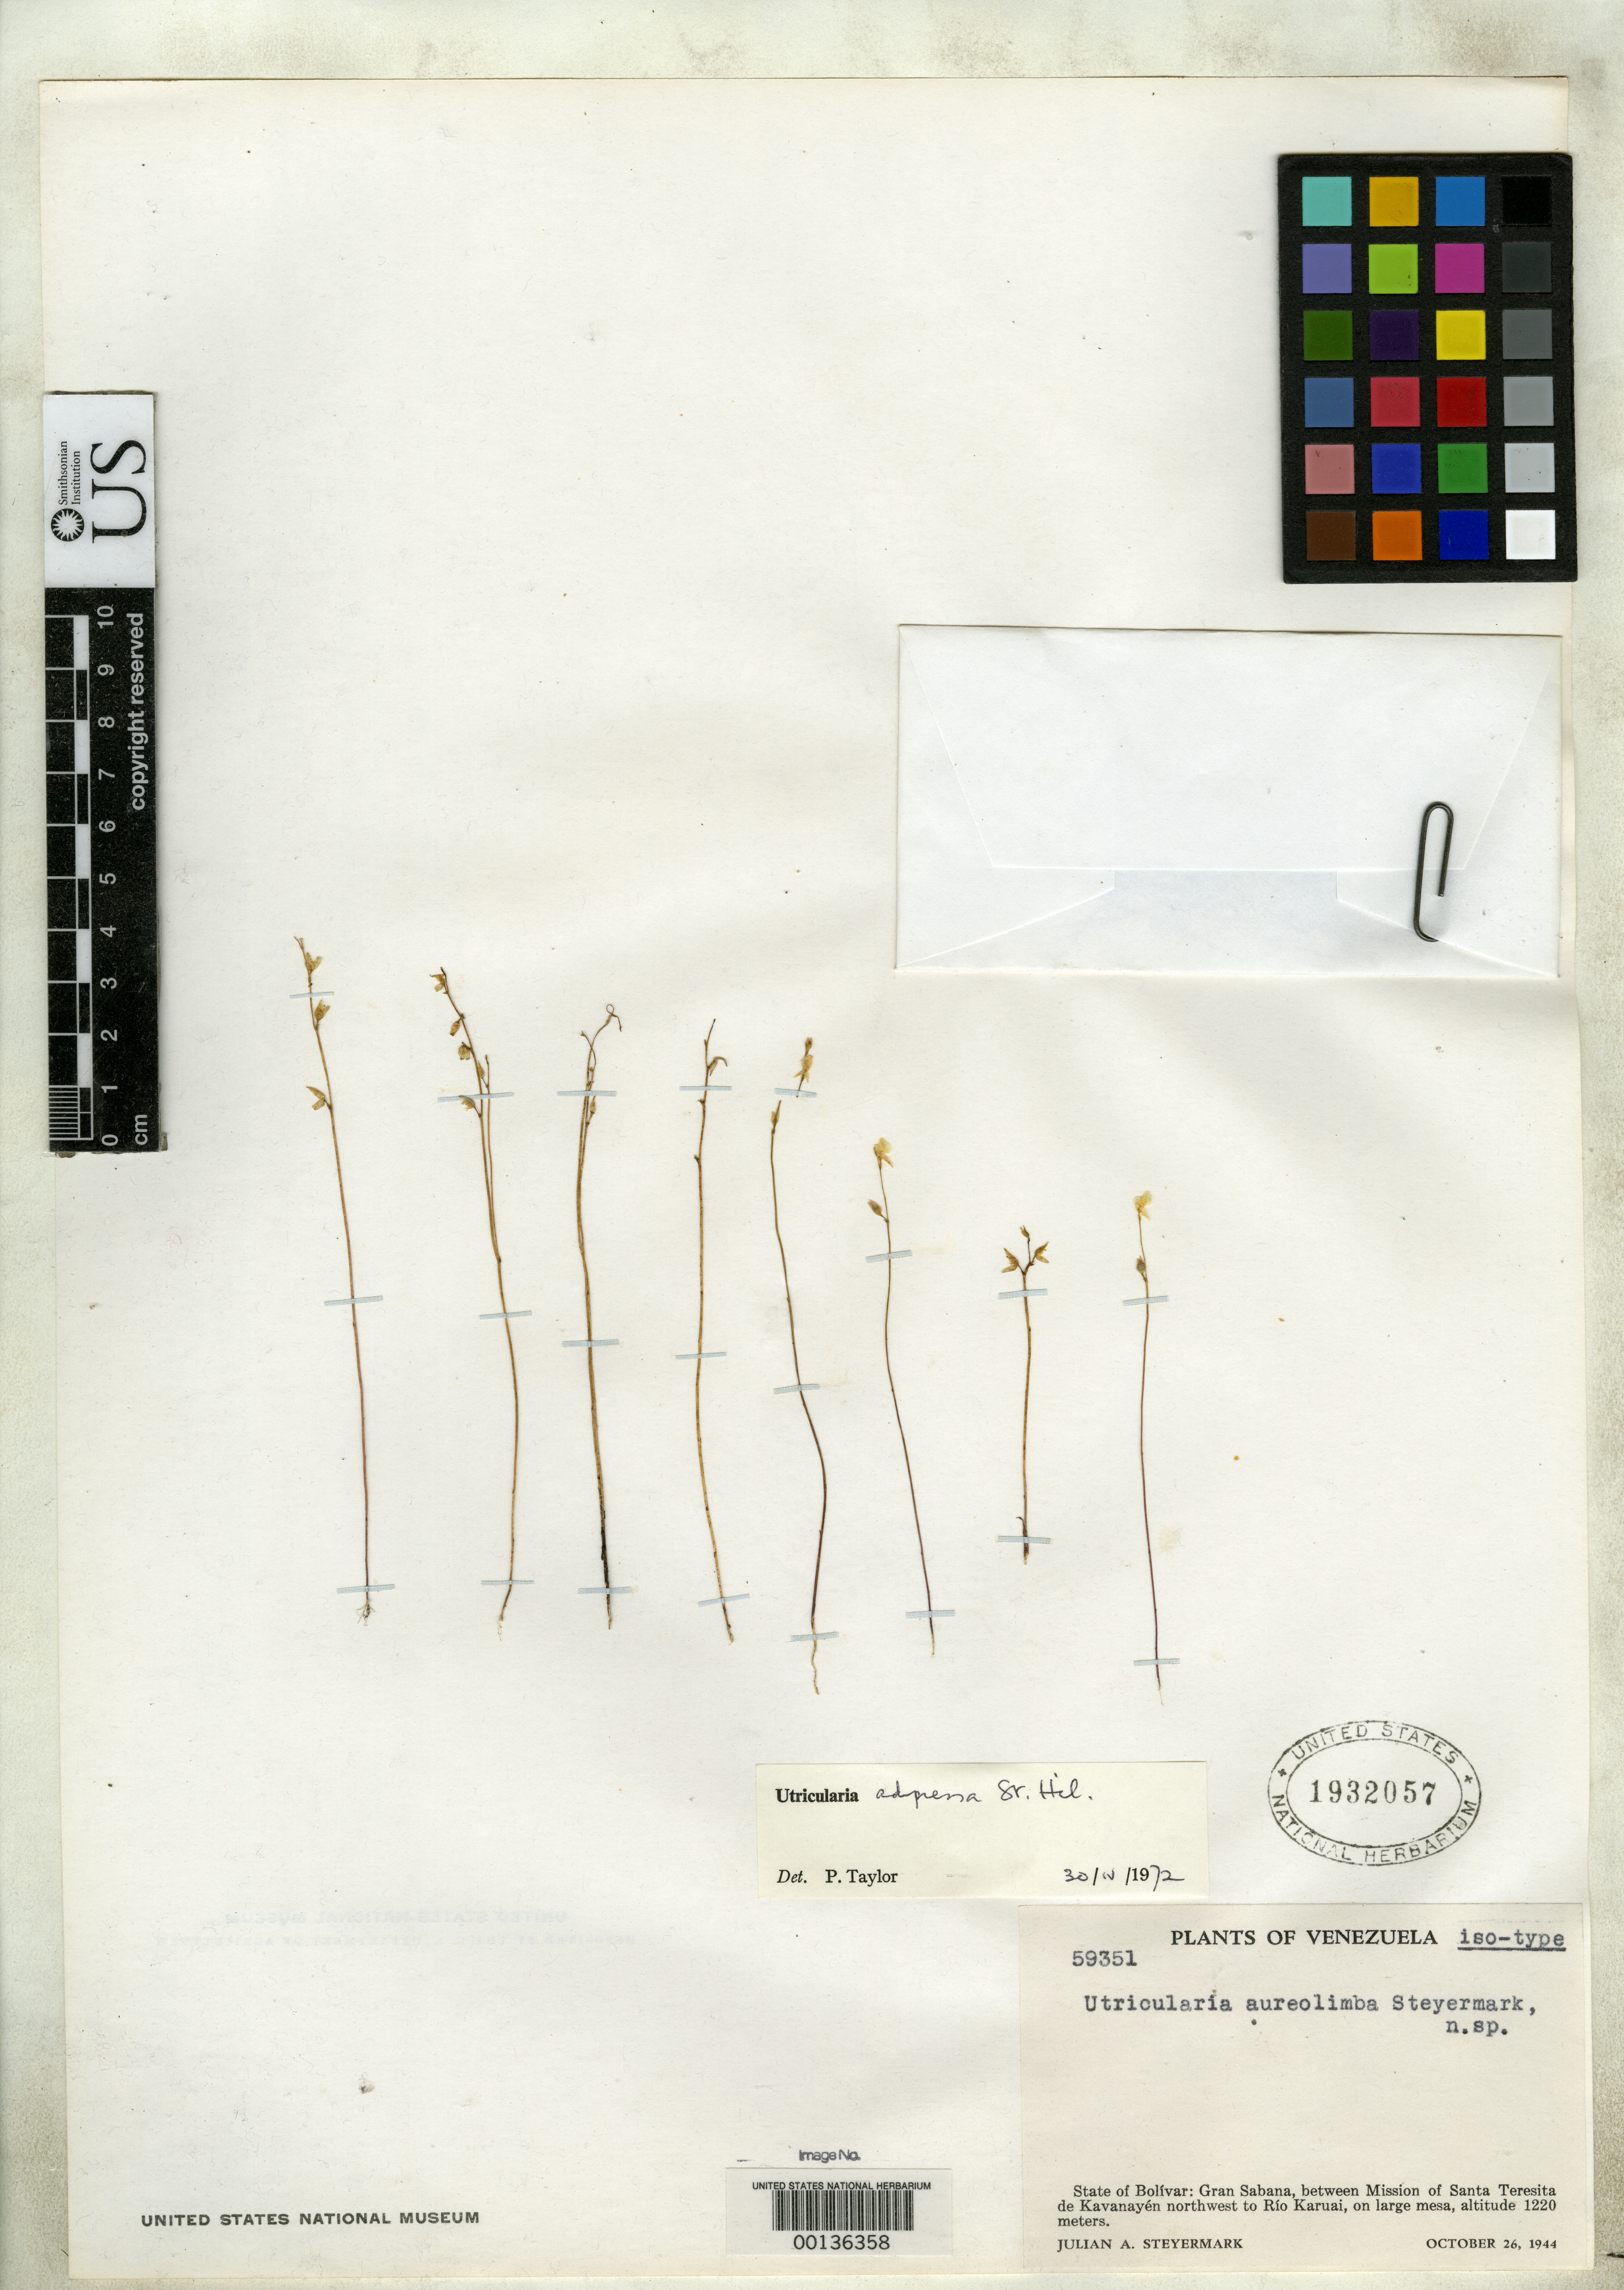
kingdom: Plantae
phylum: Tracheophyta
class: Magnoliopsida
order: Lamiales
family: Lentibulariaceae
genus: Utricularia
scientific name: Utricularia aureolimba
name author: Steyerm.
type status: Isotype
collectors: J. Steyermark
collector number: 59351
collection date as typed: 26 Oct 1944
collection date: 1944-10-26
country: Venezuela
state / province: Bolivar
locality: Gran Sabana, between Mission of Santa Teresita de Kavanayen NW to Rio Karaui.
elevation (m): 1220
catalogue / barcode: US 1932057